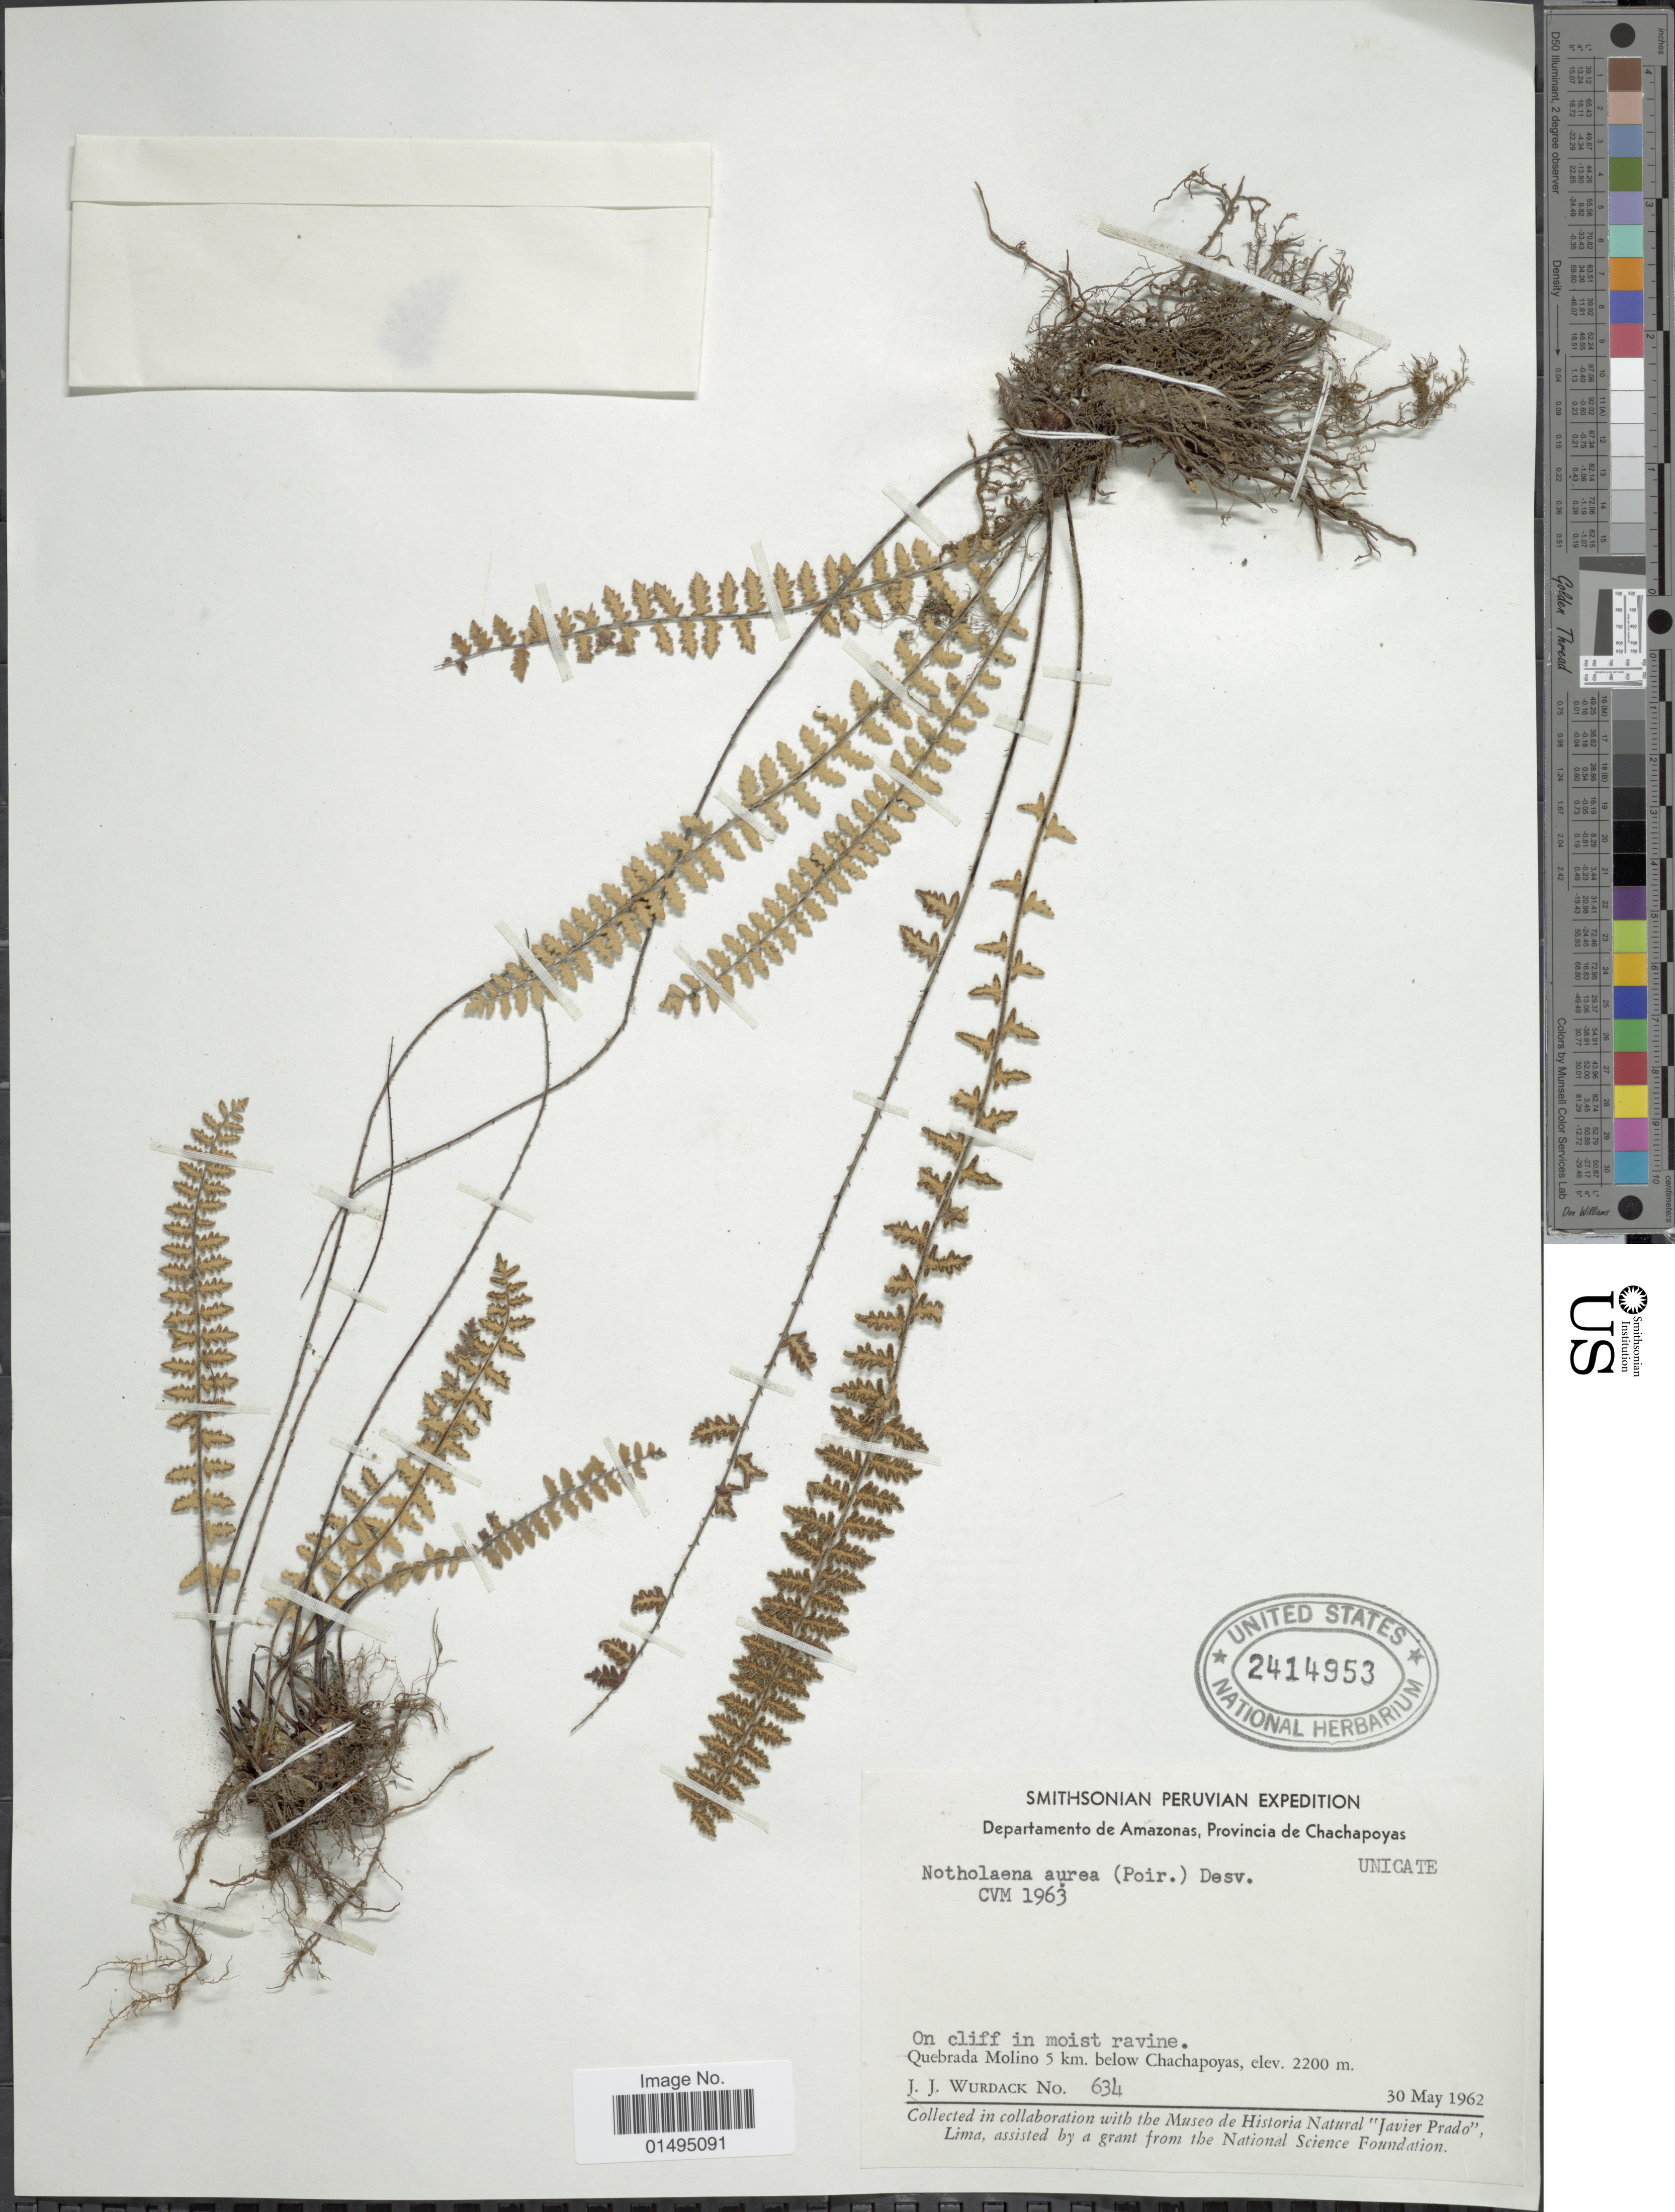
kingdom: Plantae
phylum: Tracheophyta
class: Polypodiopsida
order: Polypodiales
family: Pteridaceae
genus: Myriopteris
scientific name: Myriopteris aurea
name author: (Poir.) Grusz & Windham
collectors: J. J. Wurdack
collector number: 634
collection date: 1962-05-30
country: Peru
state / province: Amazonas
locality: Departamento de Amazonas, Provincia de Chachapoyas, Quebrada Molino 5 km. below Chachapoyas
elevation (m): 2200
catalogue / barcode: US 2414953